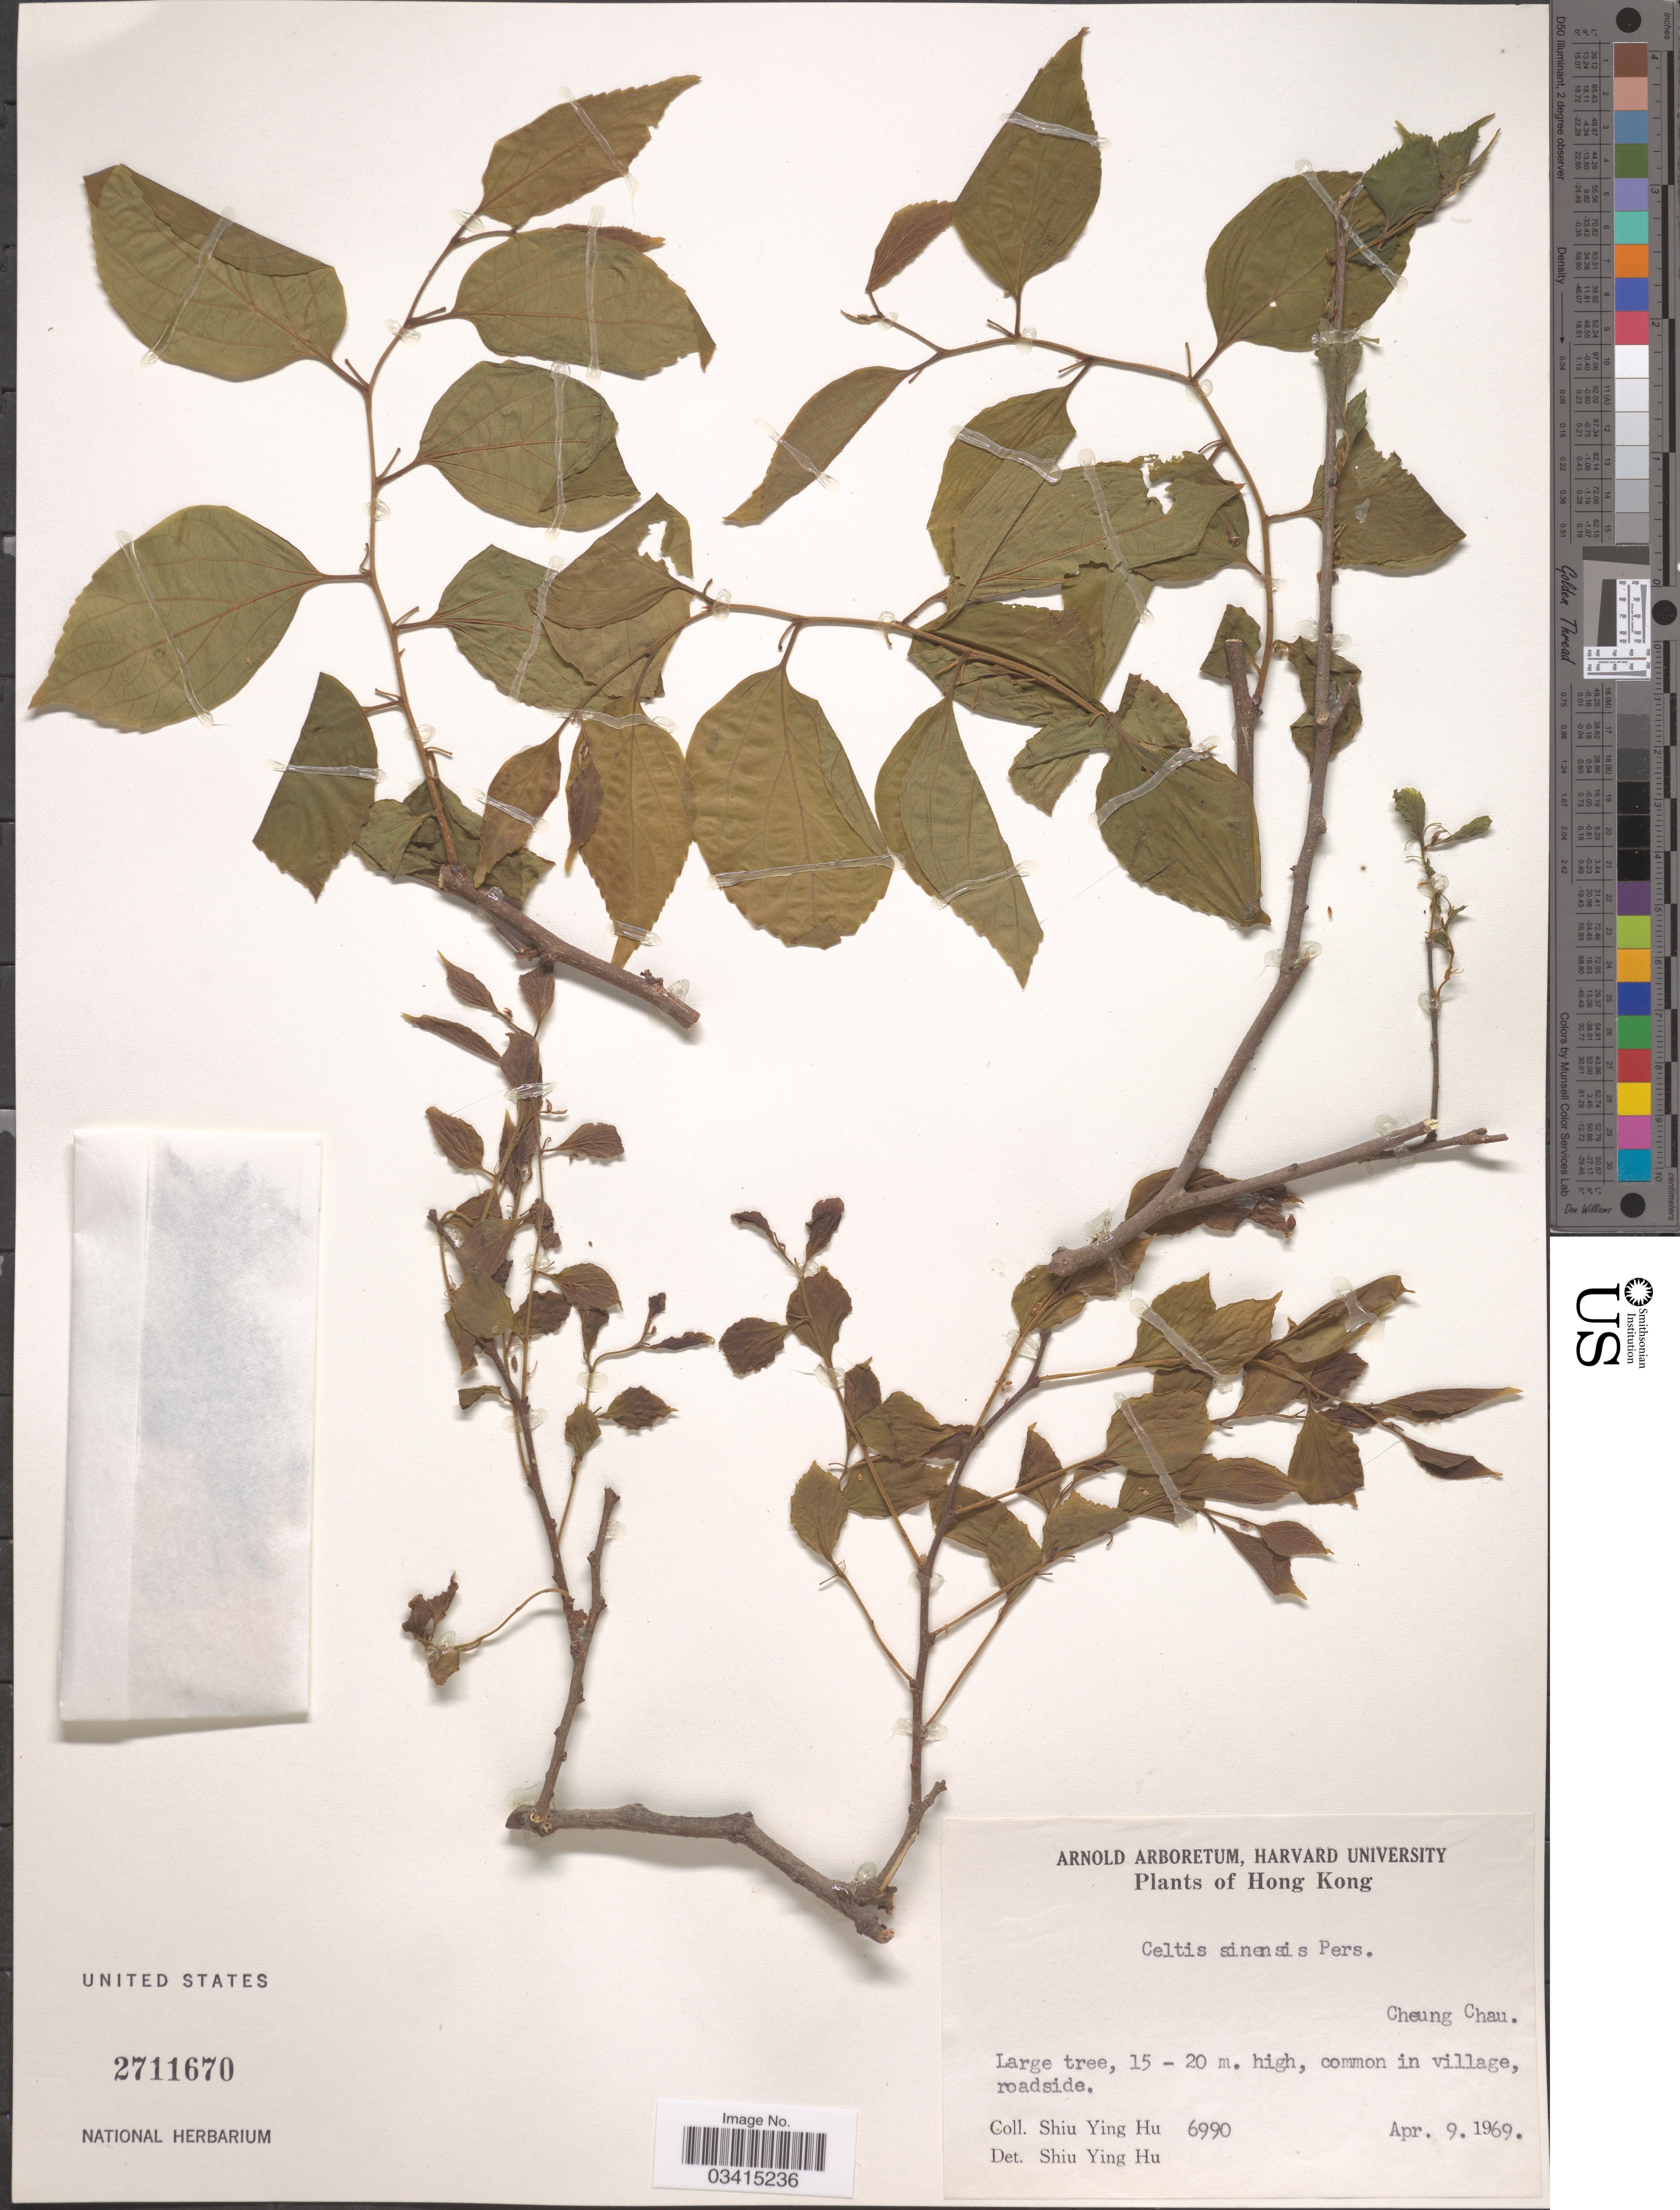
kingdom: Plantae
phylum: Tracheophyta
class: Magnoliopsida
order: Rosales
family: Cannabaceae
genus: Celtis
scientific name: Celtis sinensis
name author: Pers.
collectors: S. Y. Hu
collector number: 6990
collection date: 1969-04-09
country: China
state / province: Hong Kong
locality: Cheung Chau.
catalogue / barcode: US 2711670